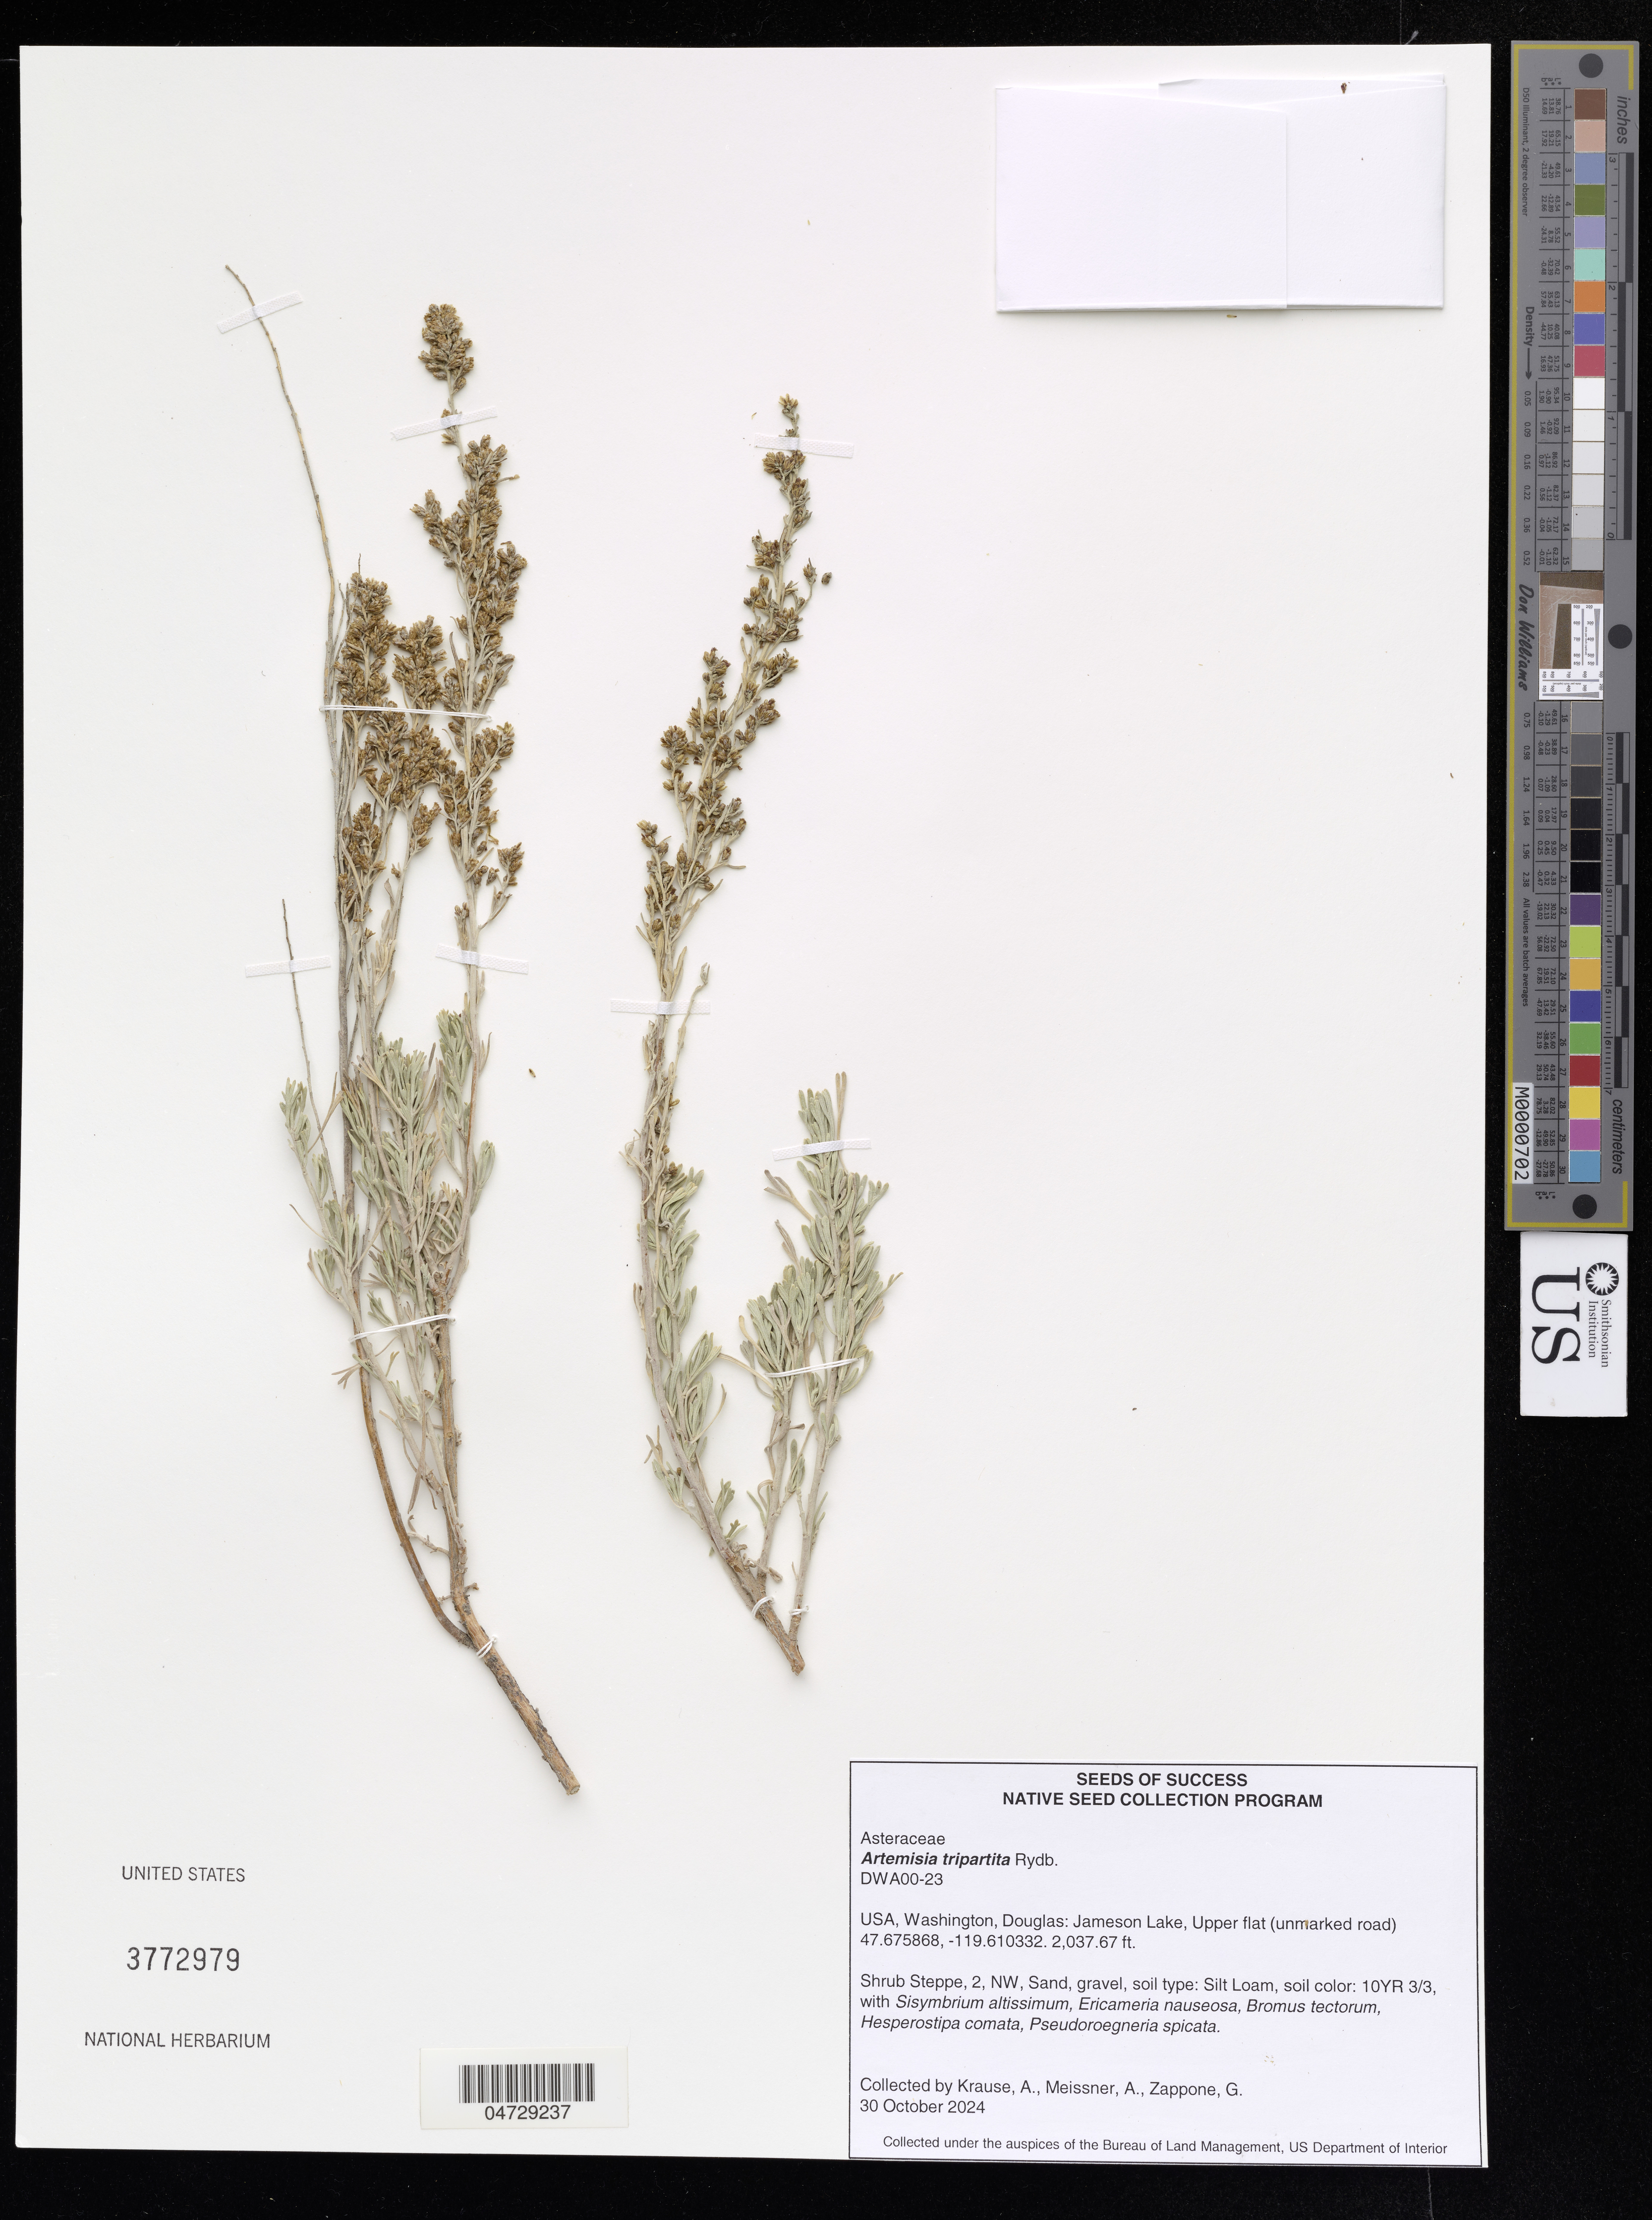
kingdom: Plantae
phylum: Tracheophyta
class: Magnoliopsida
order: Asterales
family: Asteraceae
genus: Artemisia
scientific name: Artemisia tripartita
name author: Rydb.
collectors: A. Krause, A. Meissner & G. Zappone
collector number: DWA00-23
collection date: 2024-10-30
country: United States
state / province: Washington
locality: Douglas: Jameson Lake, Upper flat (unmarked road).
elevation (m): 621.08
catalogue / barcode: US 3772979